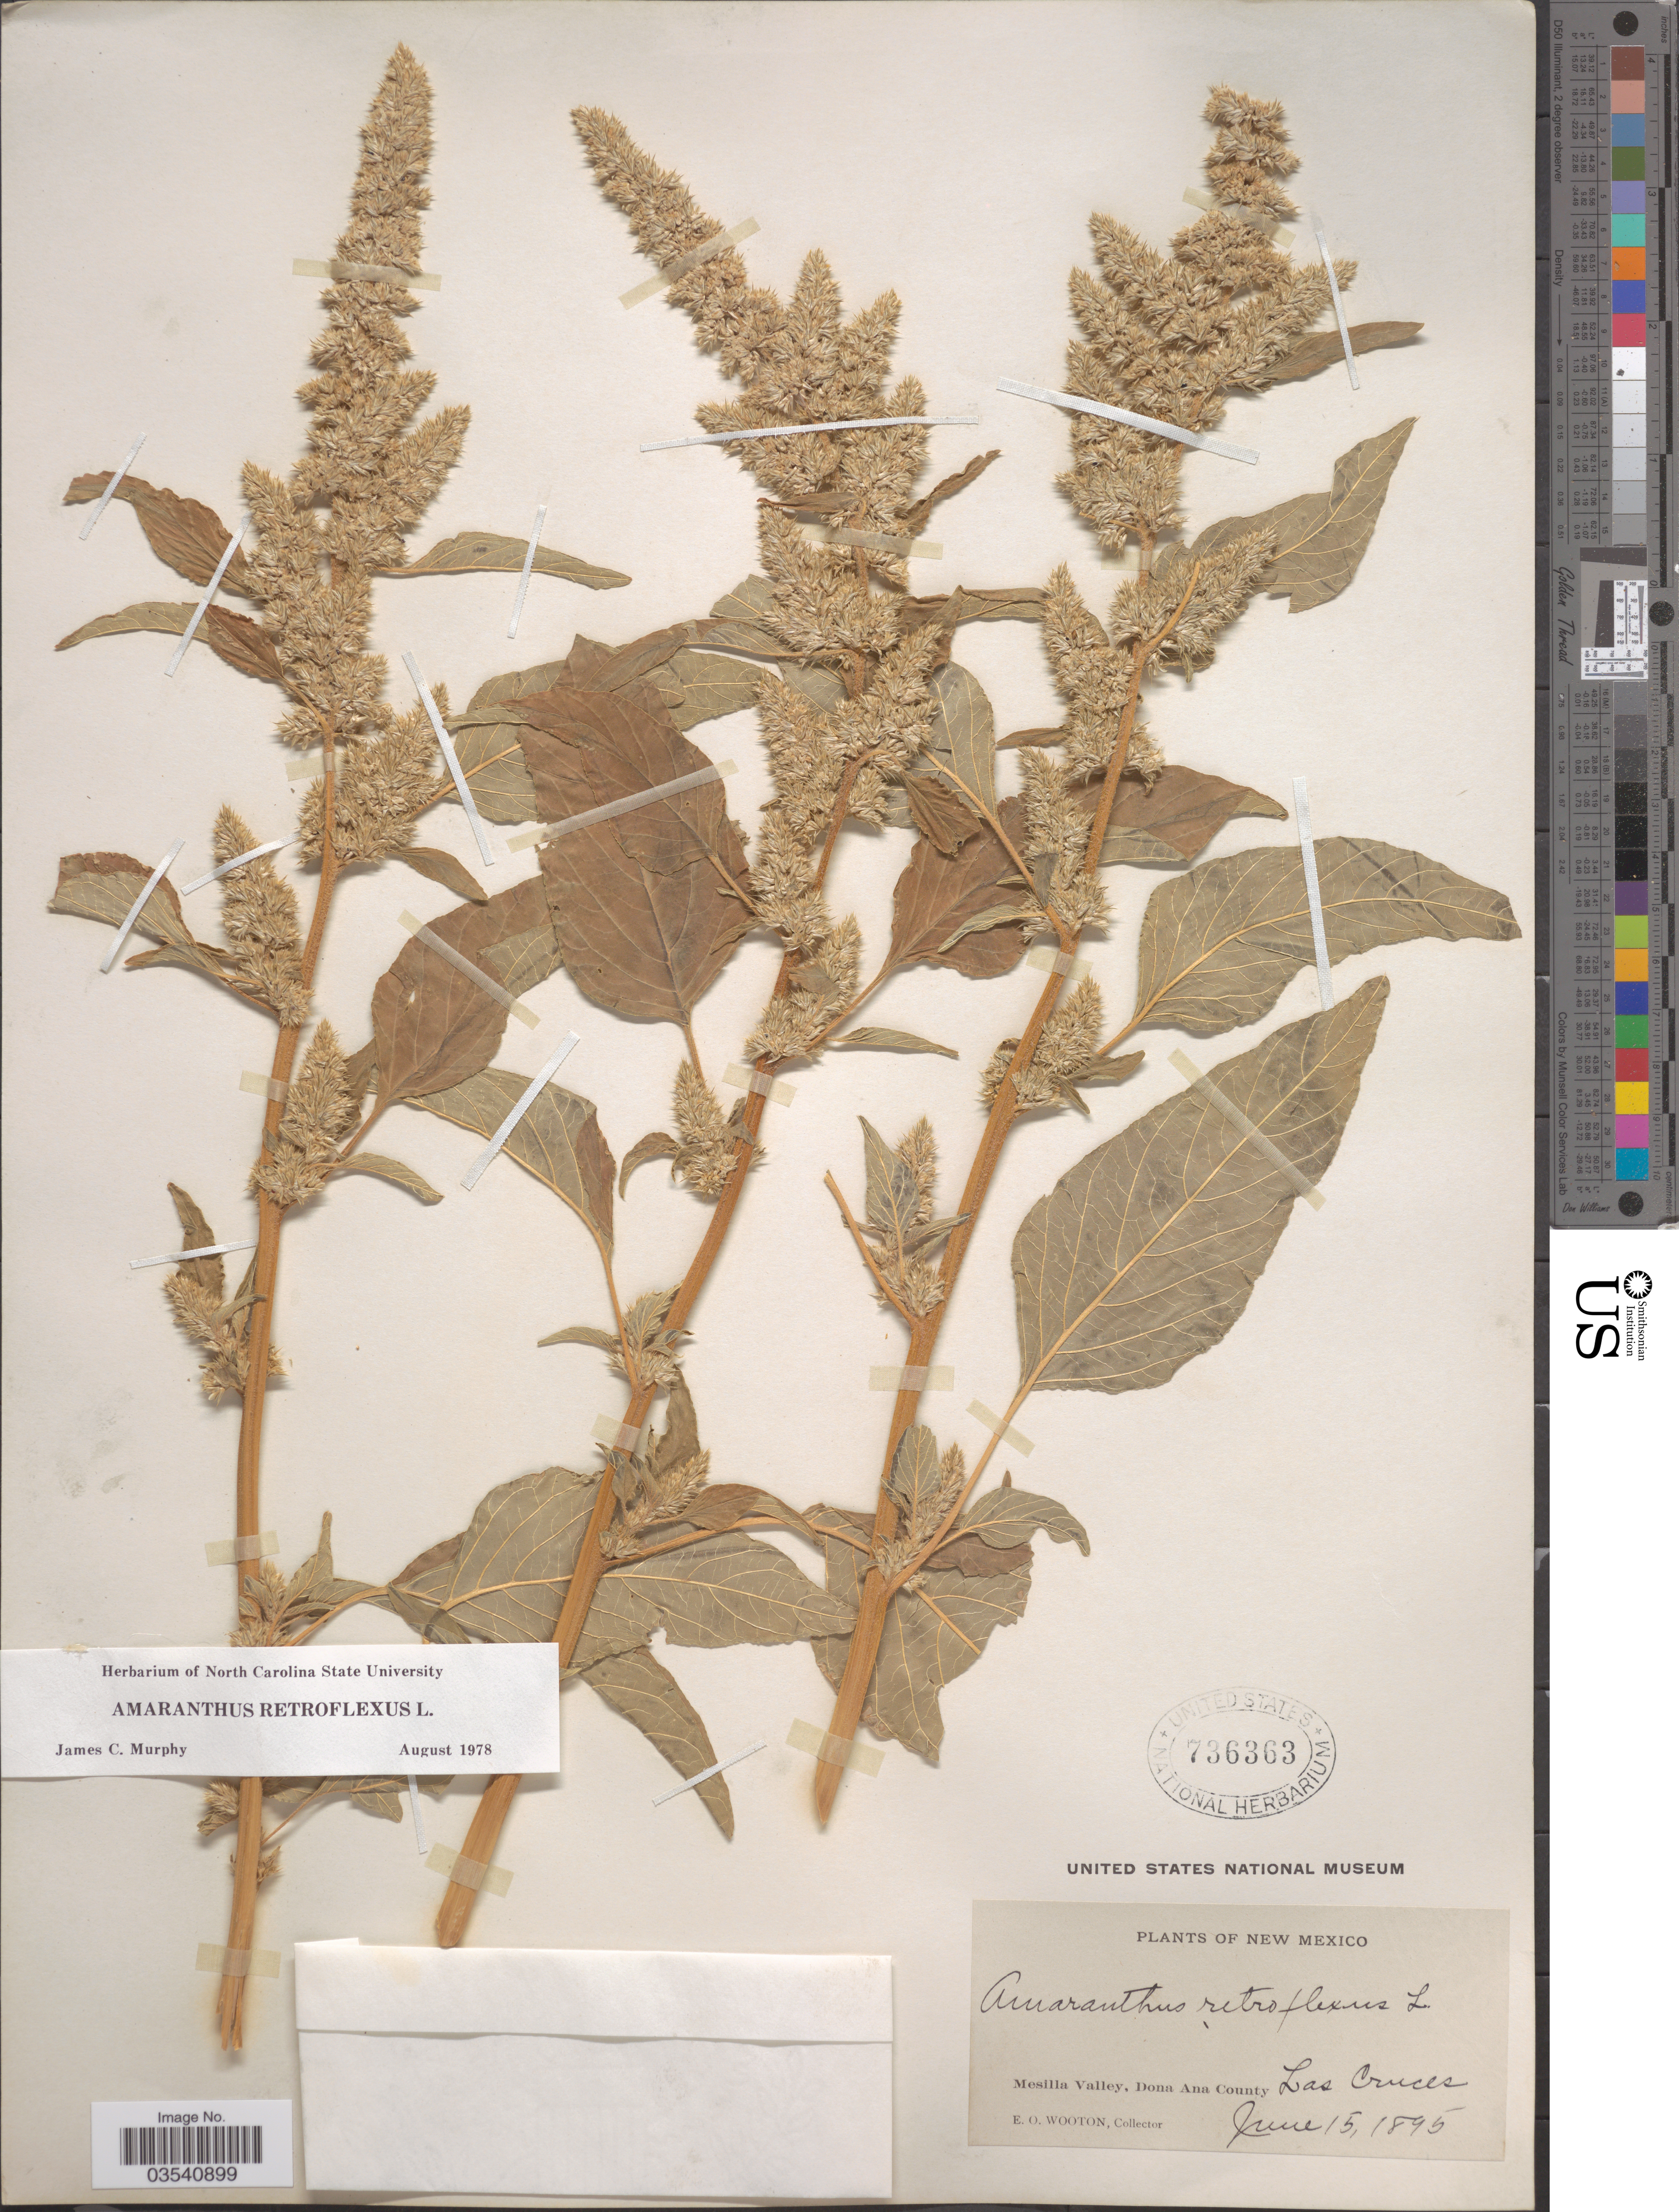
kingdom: Plantae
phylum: Tracheophyta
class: Magnoliopsida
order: Caryophyllales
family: Amaranthaceae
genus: Amaranthus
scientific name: Amaranthus retroflexus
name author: L.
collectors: E. O. Wooton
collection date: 1895-06-15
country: United States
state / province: New Mexico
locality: Mesilla Valley, Dona Ana County. Las Cruces.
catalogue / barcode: US 736363